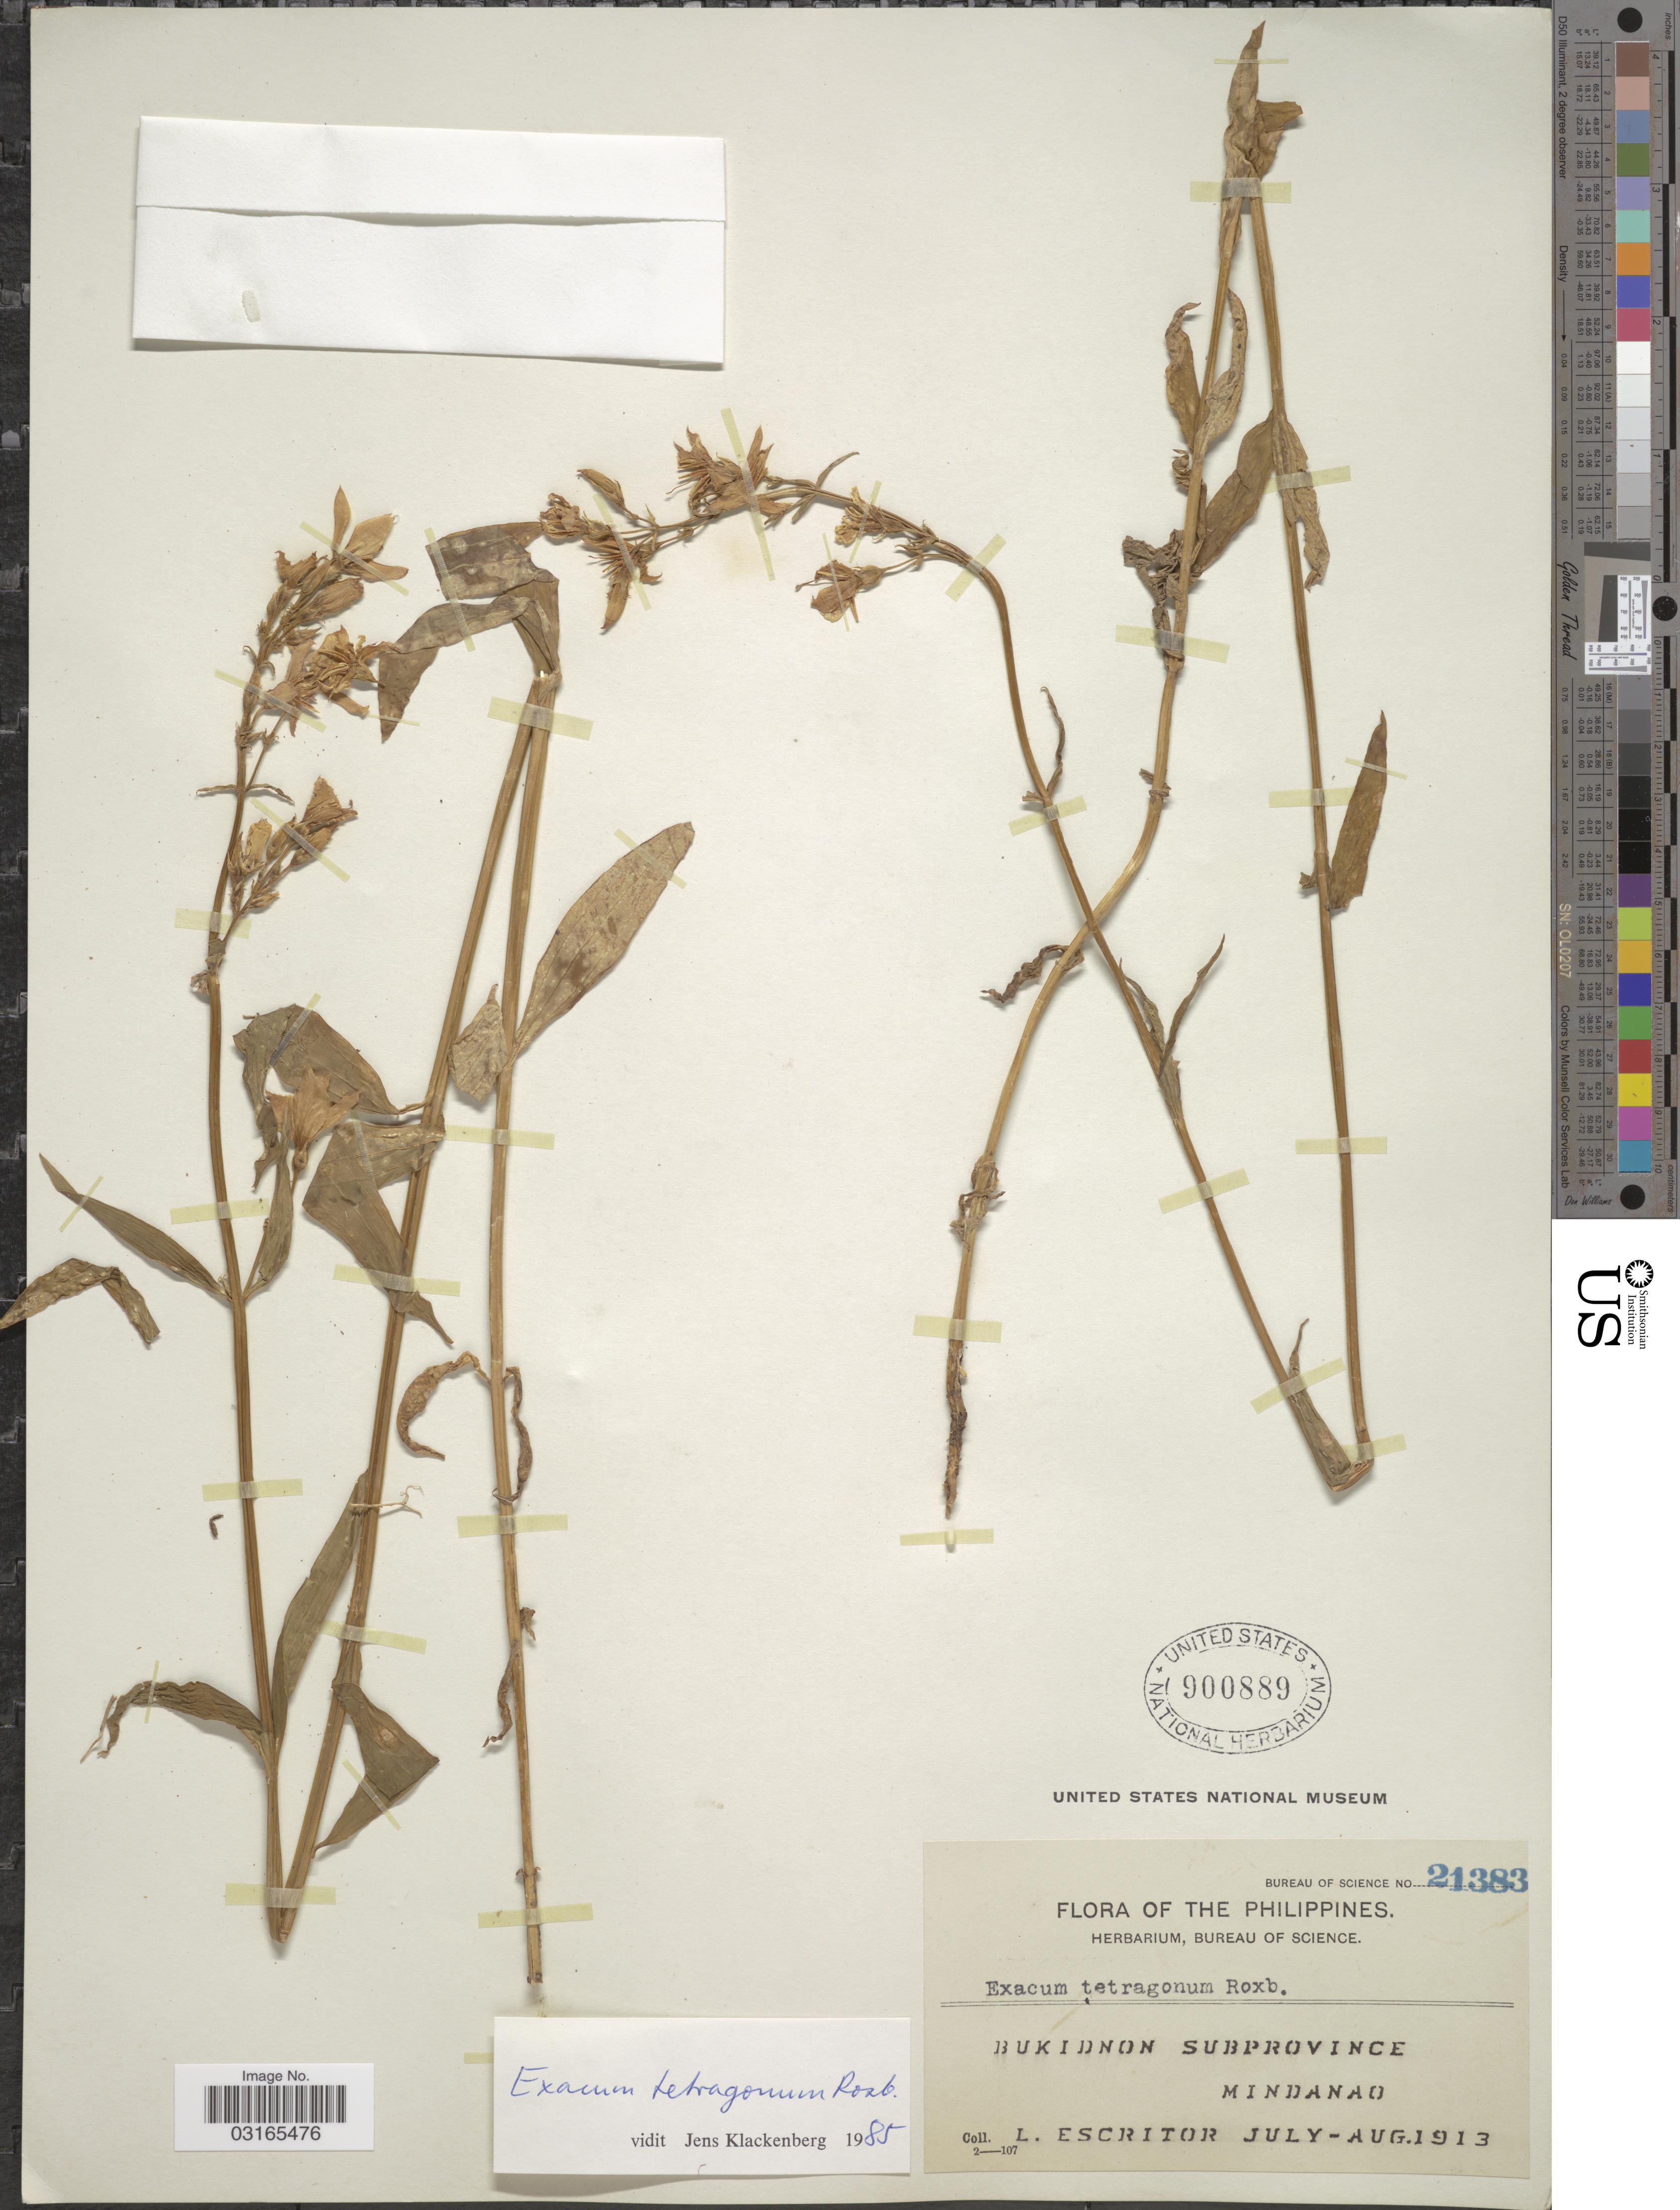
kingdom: Plantae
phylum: Tracheophyta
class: Magnoliopsida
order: Gentianales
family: Gentianaceae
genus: Exacum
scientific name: Exacum tetragonum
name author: Roxb.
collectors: L. Escritor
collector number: Bureau of Science 21383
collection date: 1913-07/1913-08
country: Philippines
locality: Bukidnon Subprovince. Mindanao.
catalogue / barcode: US 900889